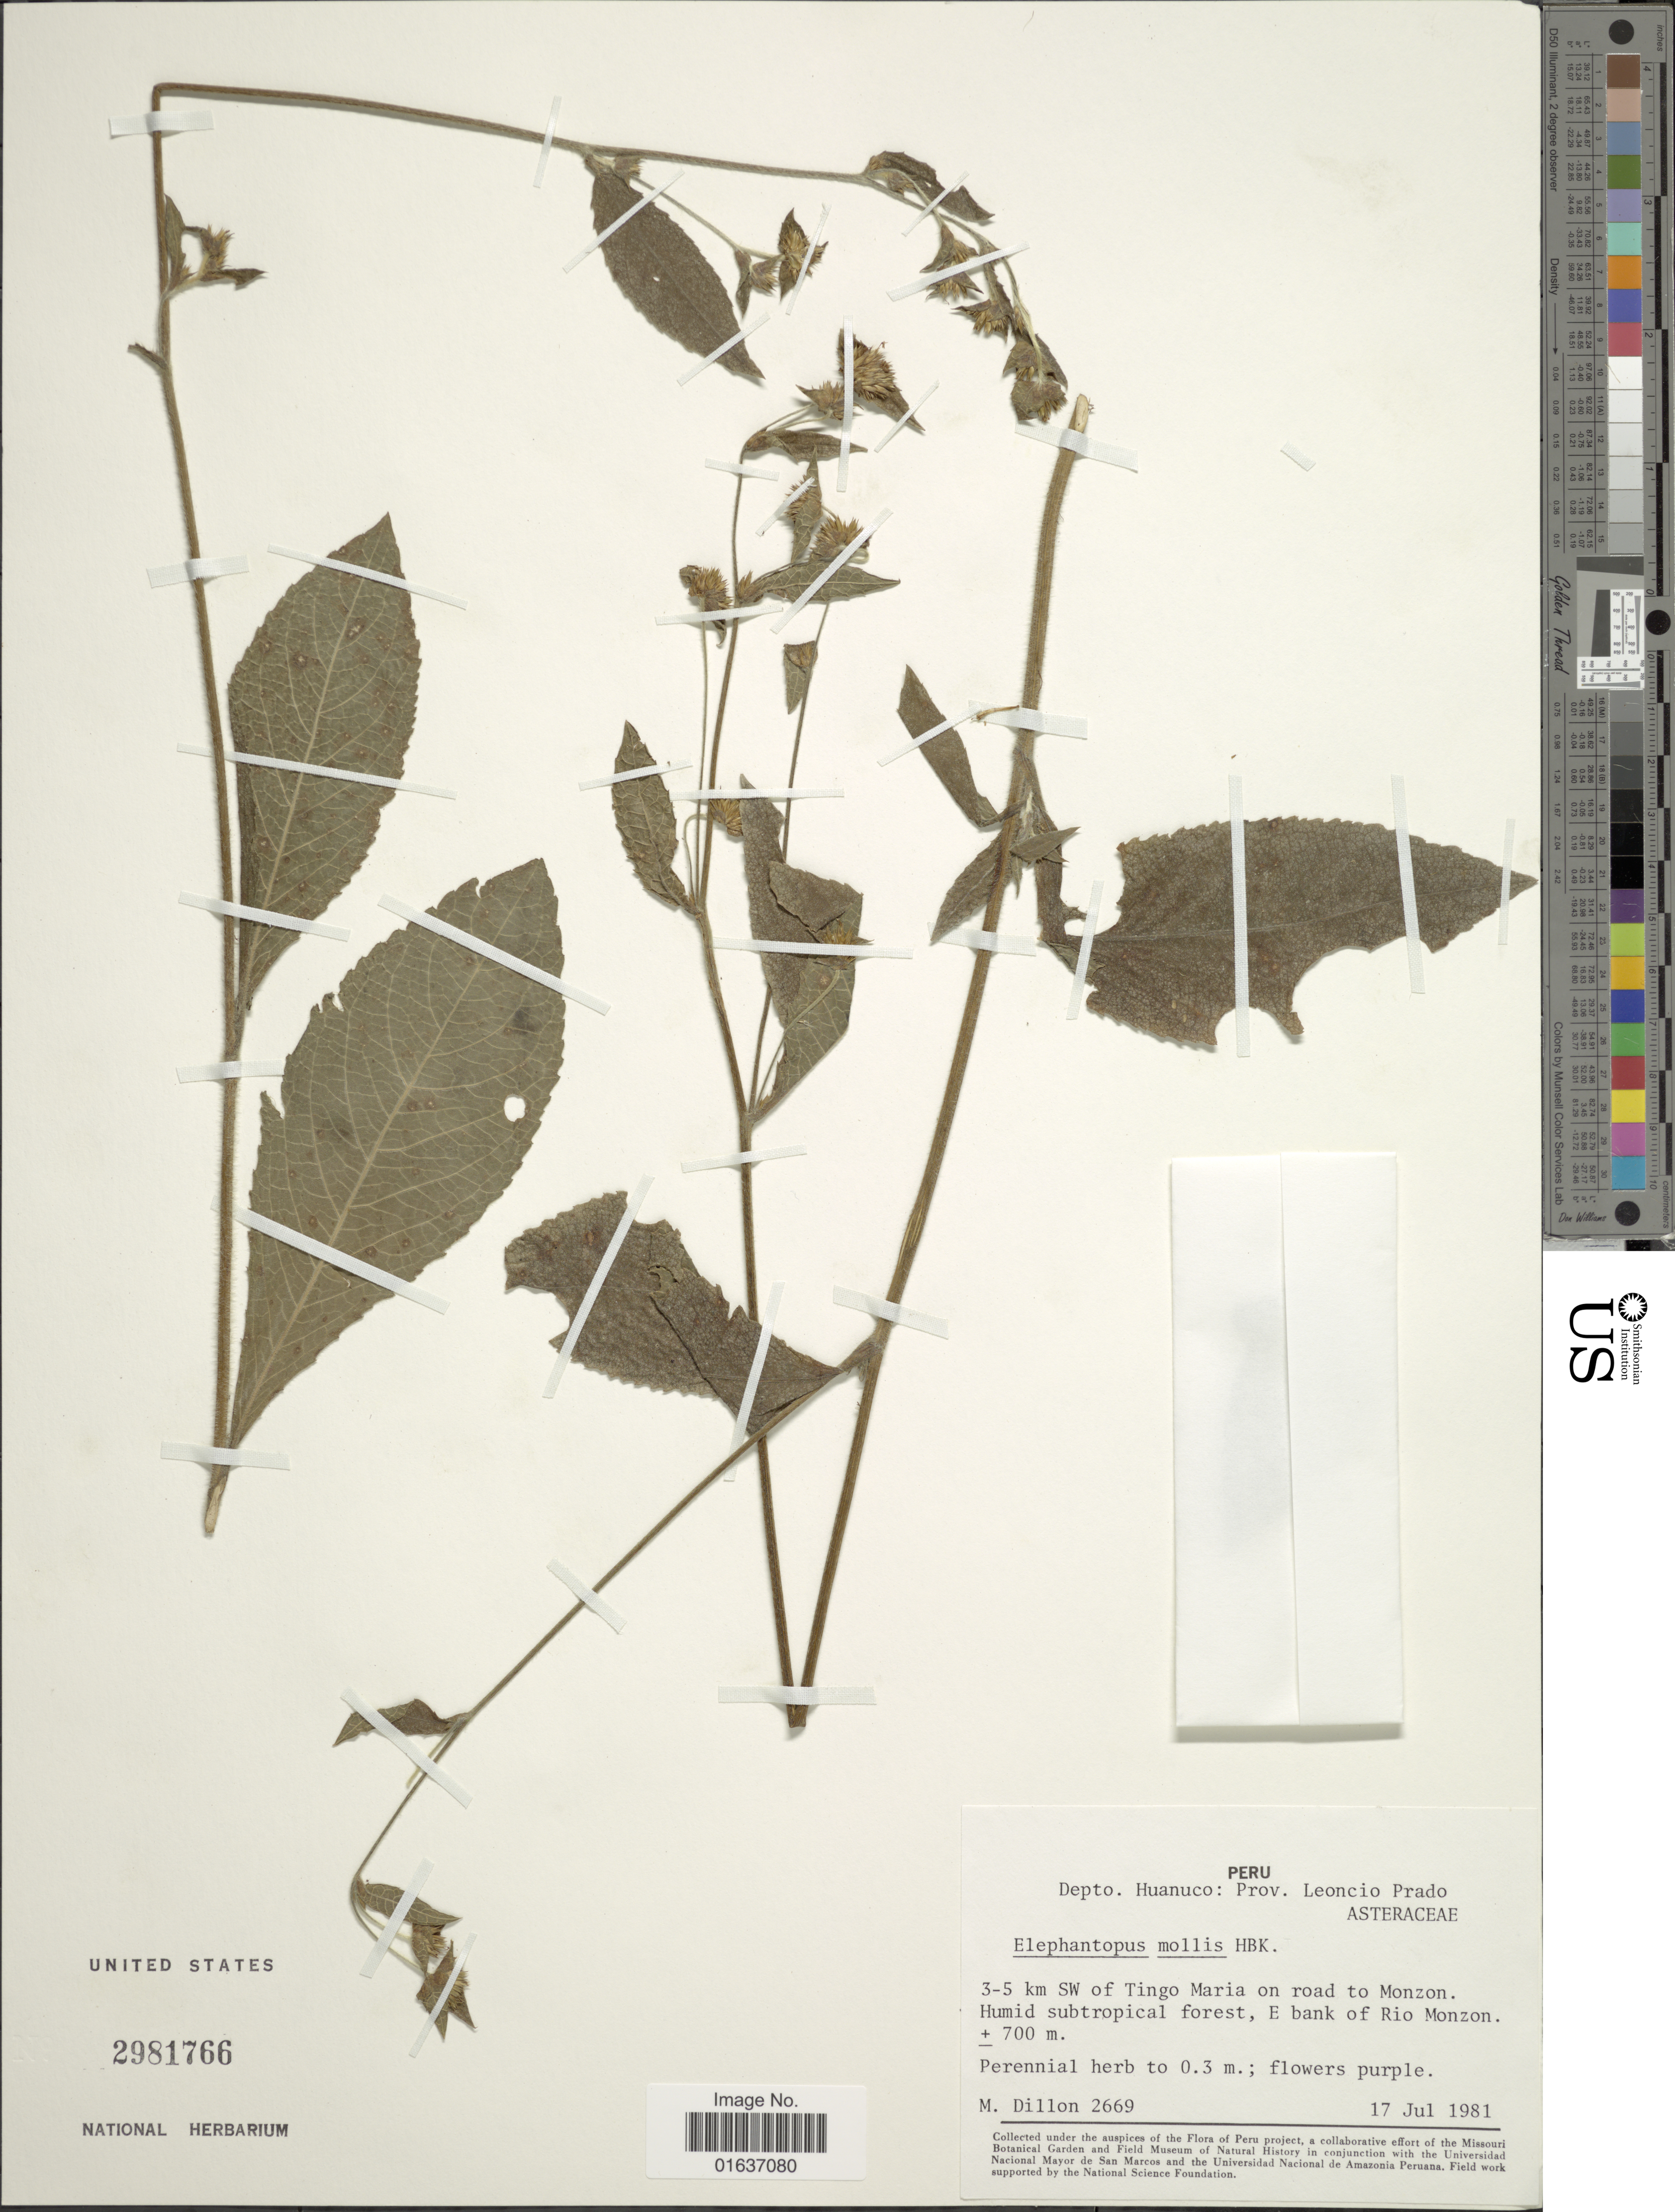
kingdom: Plantae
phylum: Tracheophyta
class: Magnoliopsida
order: Asterales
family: Asteraceae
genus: Elephantopus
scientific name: Elephantopus mollis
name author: Kunth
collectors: M. O. Dillon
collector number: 2669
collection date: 1981-07-17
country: Peru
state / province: Huánuco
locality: Prov. Leoncio Prado, 3-5 km SW of Tingo Maria on road to Monzon, Humid suntropical forest, E bank of Rio Monzon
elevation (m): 700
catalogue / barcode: US 2981766